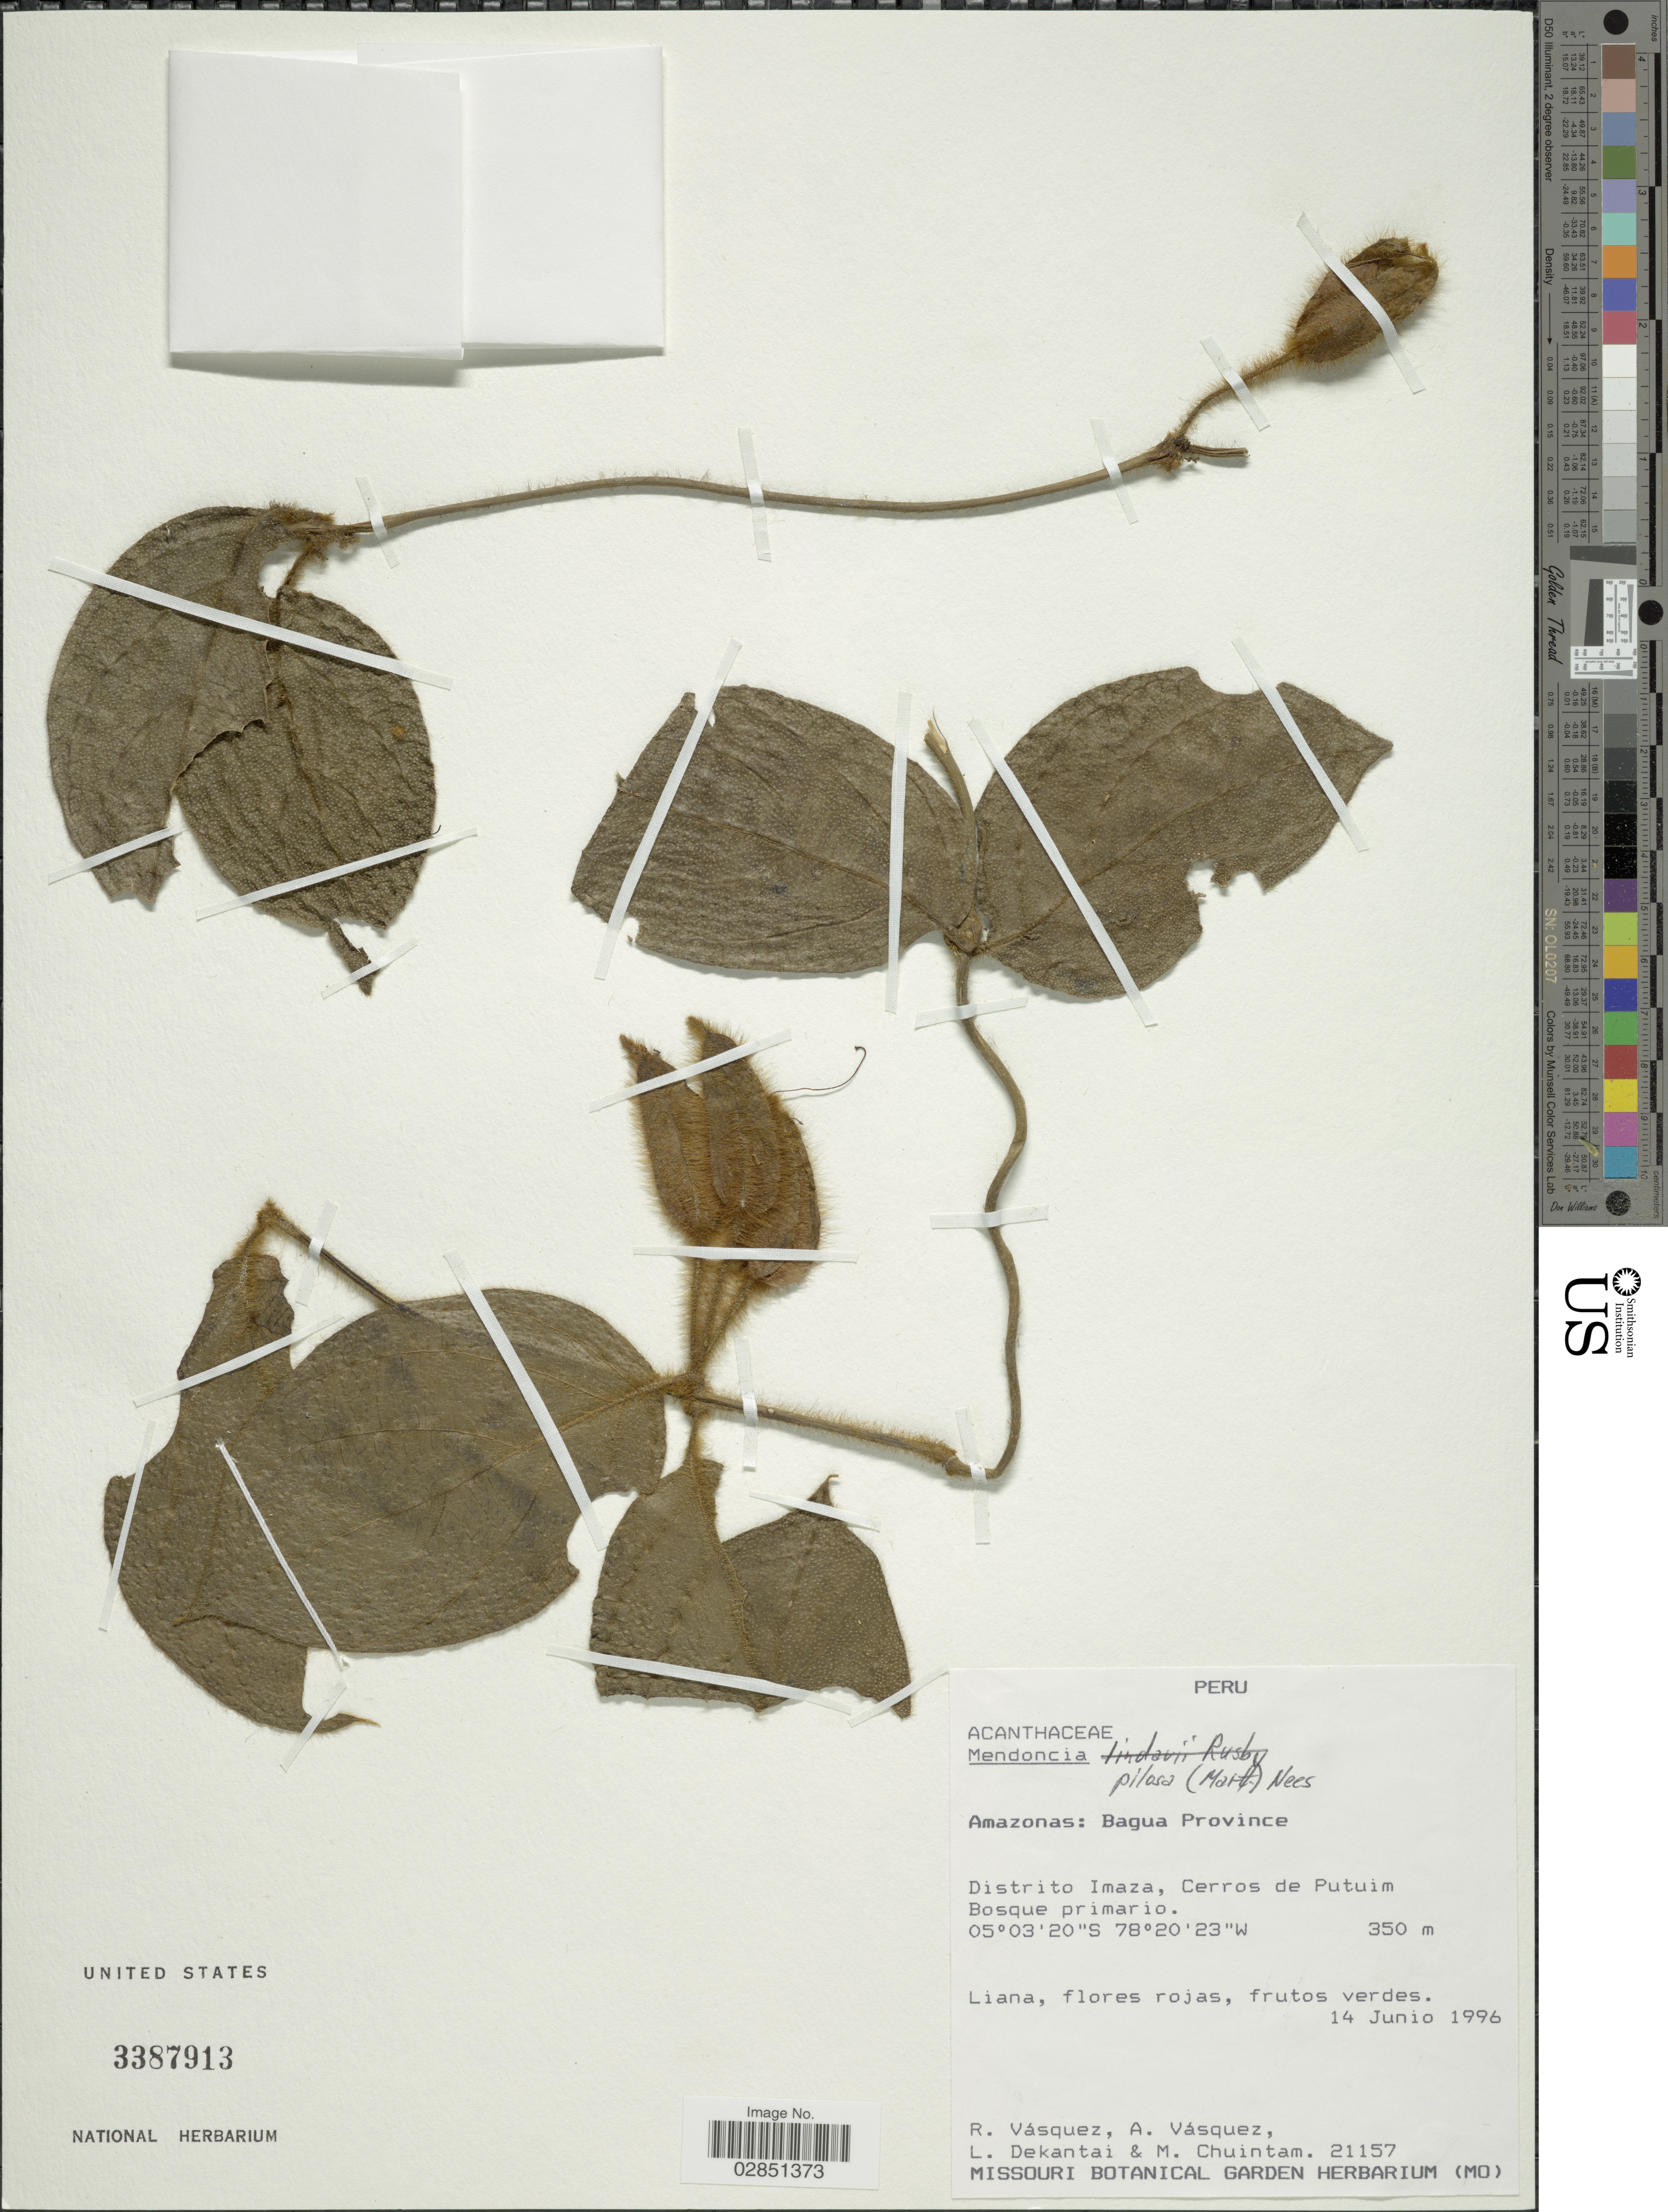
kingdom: Plantae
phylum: Tracheophyta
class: Magnoliopsida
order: Lamiales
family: Acanthaceae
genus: Mendoncia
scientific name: Mendoncia pilosa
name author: Mart.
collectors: R. Vásquez, A. Vasquez, L. Dekantai & M. Chuintam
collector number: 21157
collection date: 1996-06-14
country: Peru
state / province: Amazonas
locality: Bagua Province. Distrito Imaza, Cerros de Putuim.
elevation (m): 350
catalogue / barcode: US 3387913